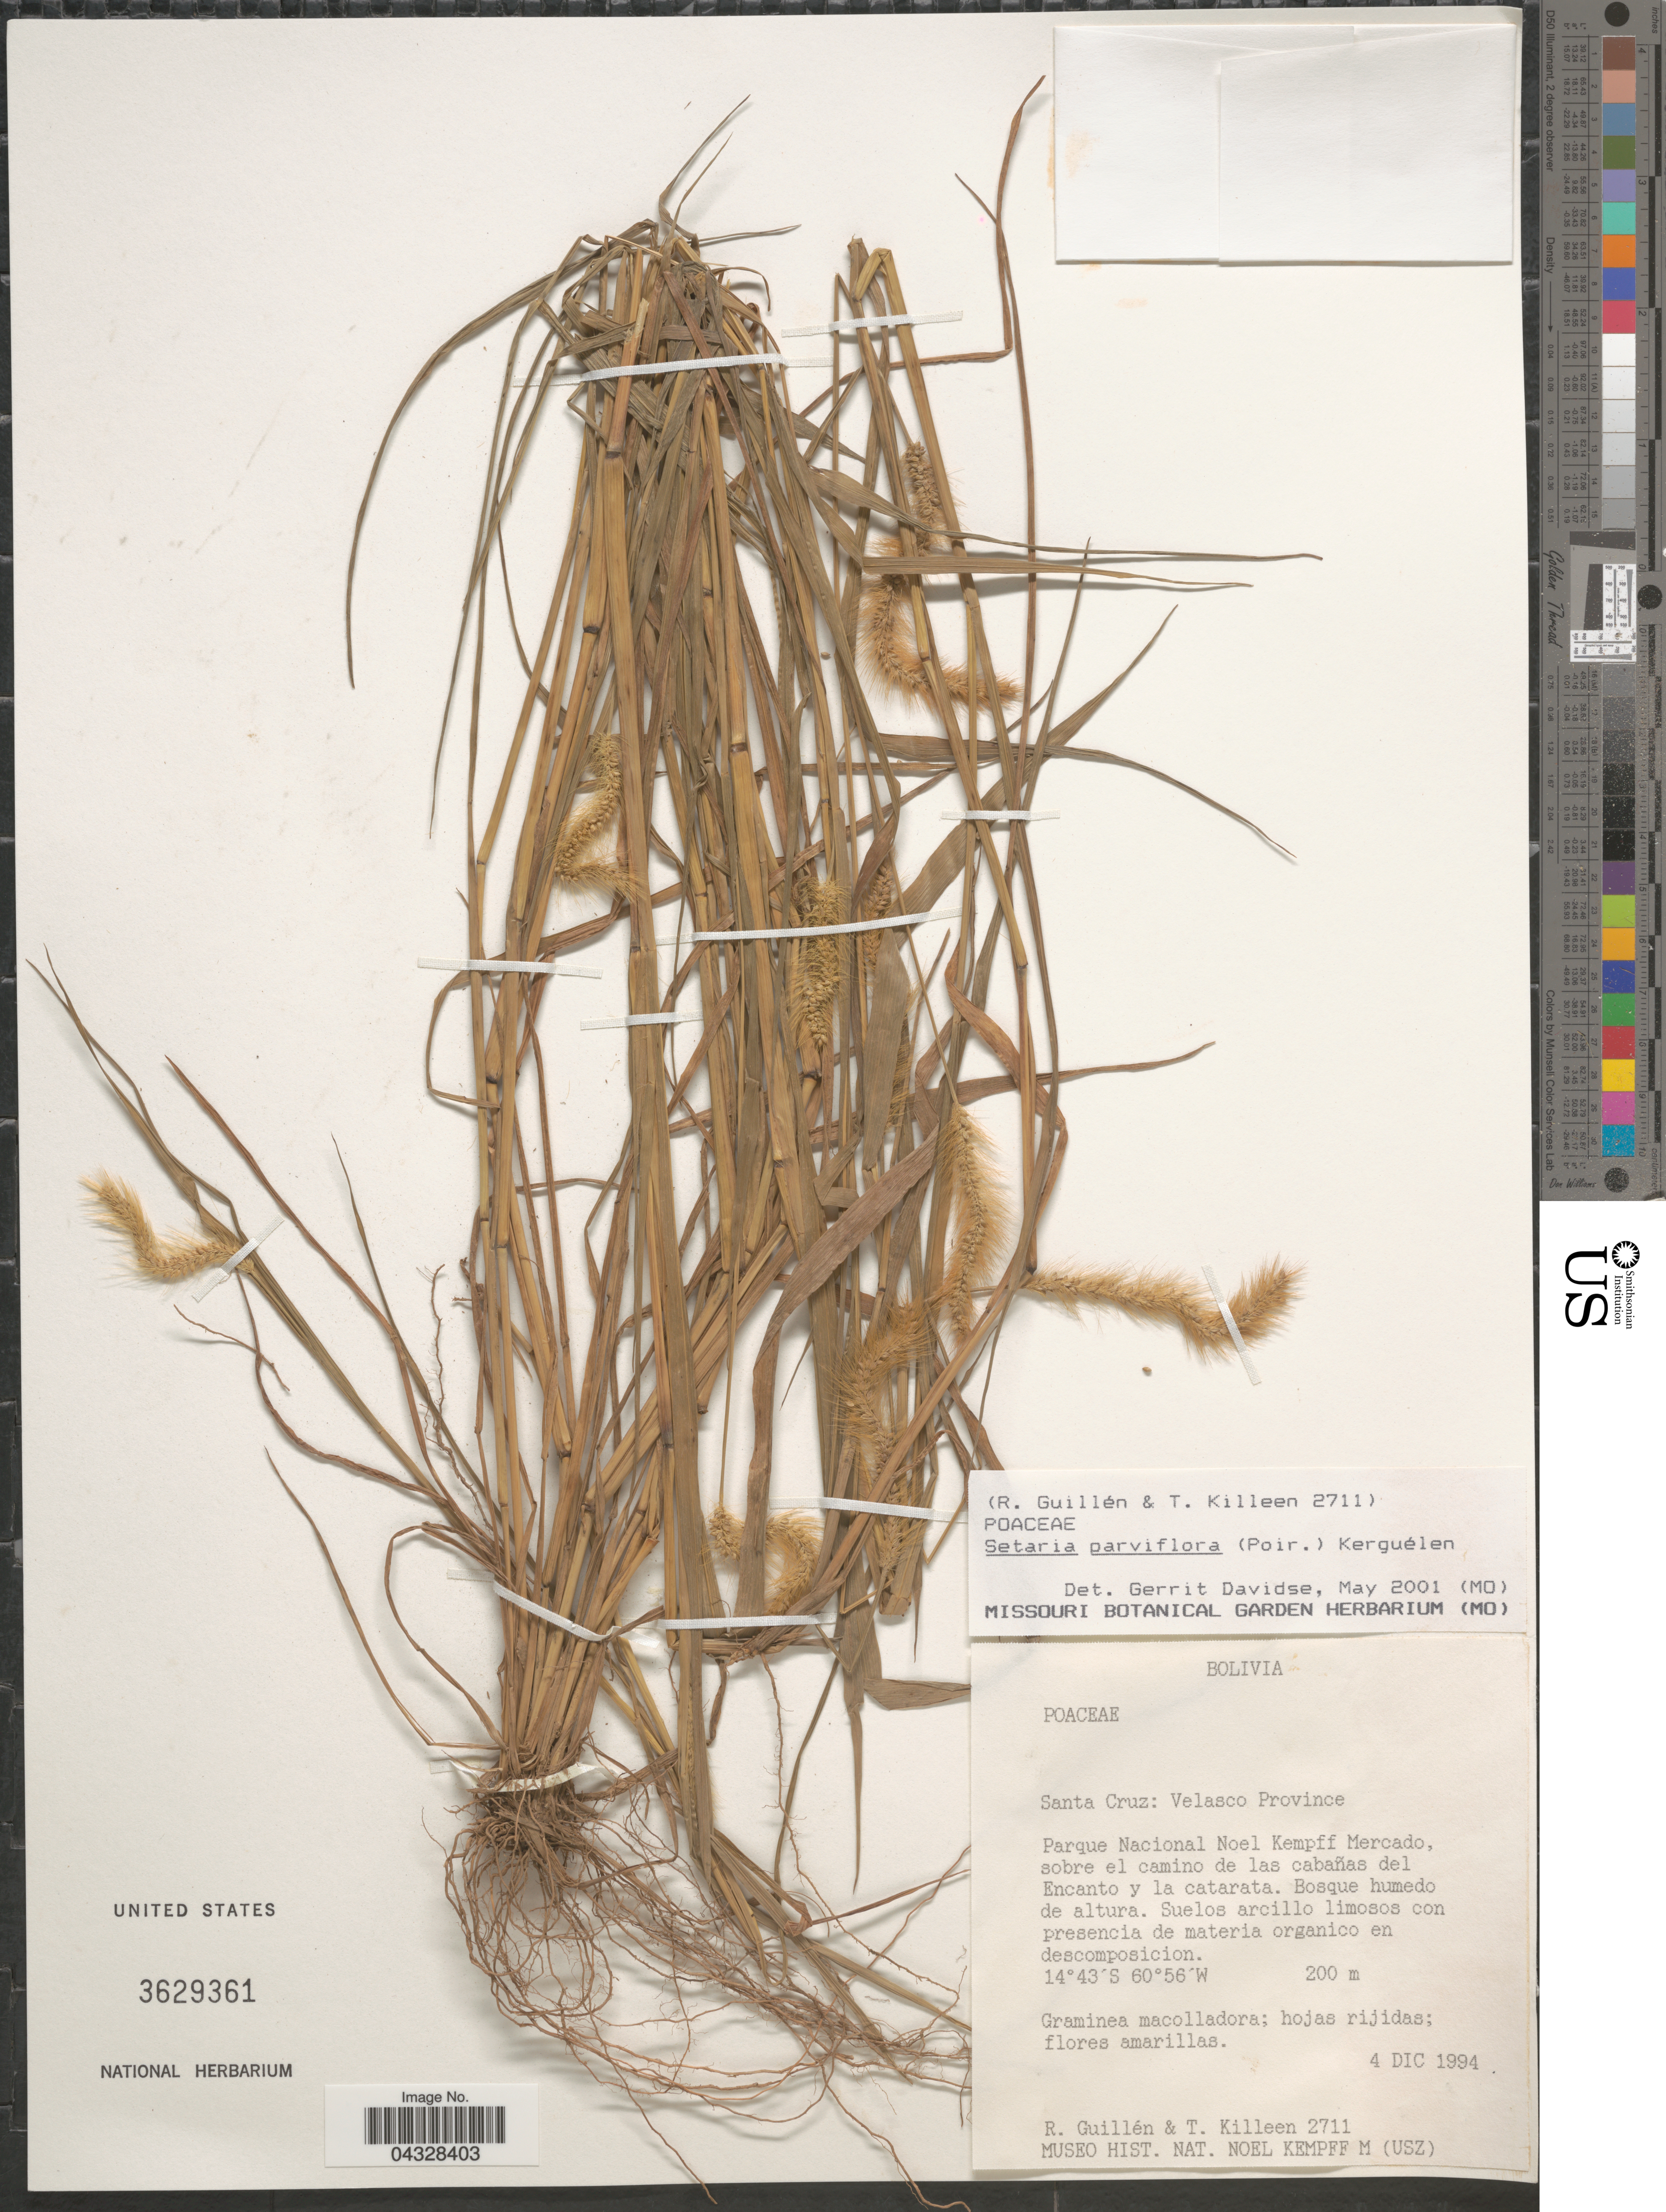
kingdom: Plantae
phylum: Tracheophyta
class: Liliopsida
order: Poales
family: Poaceae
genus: Setaria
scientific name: Setaria parviflora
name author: (Poir.) Kerguélen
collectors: R. Guillen & T. J. Killeen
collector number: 2711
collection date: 1994-12-04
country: Bolivia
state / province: Santa Cruz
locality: Velasco Province. Parque Nacional Noel Kempff Mercado, sobre el camino de las cabañas del Encanto y la catarata.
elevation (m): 200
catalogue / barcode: US 3629361